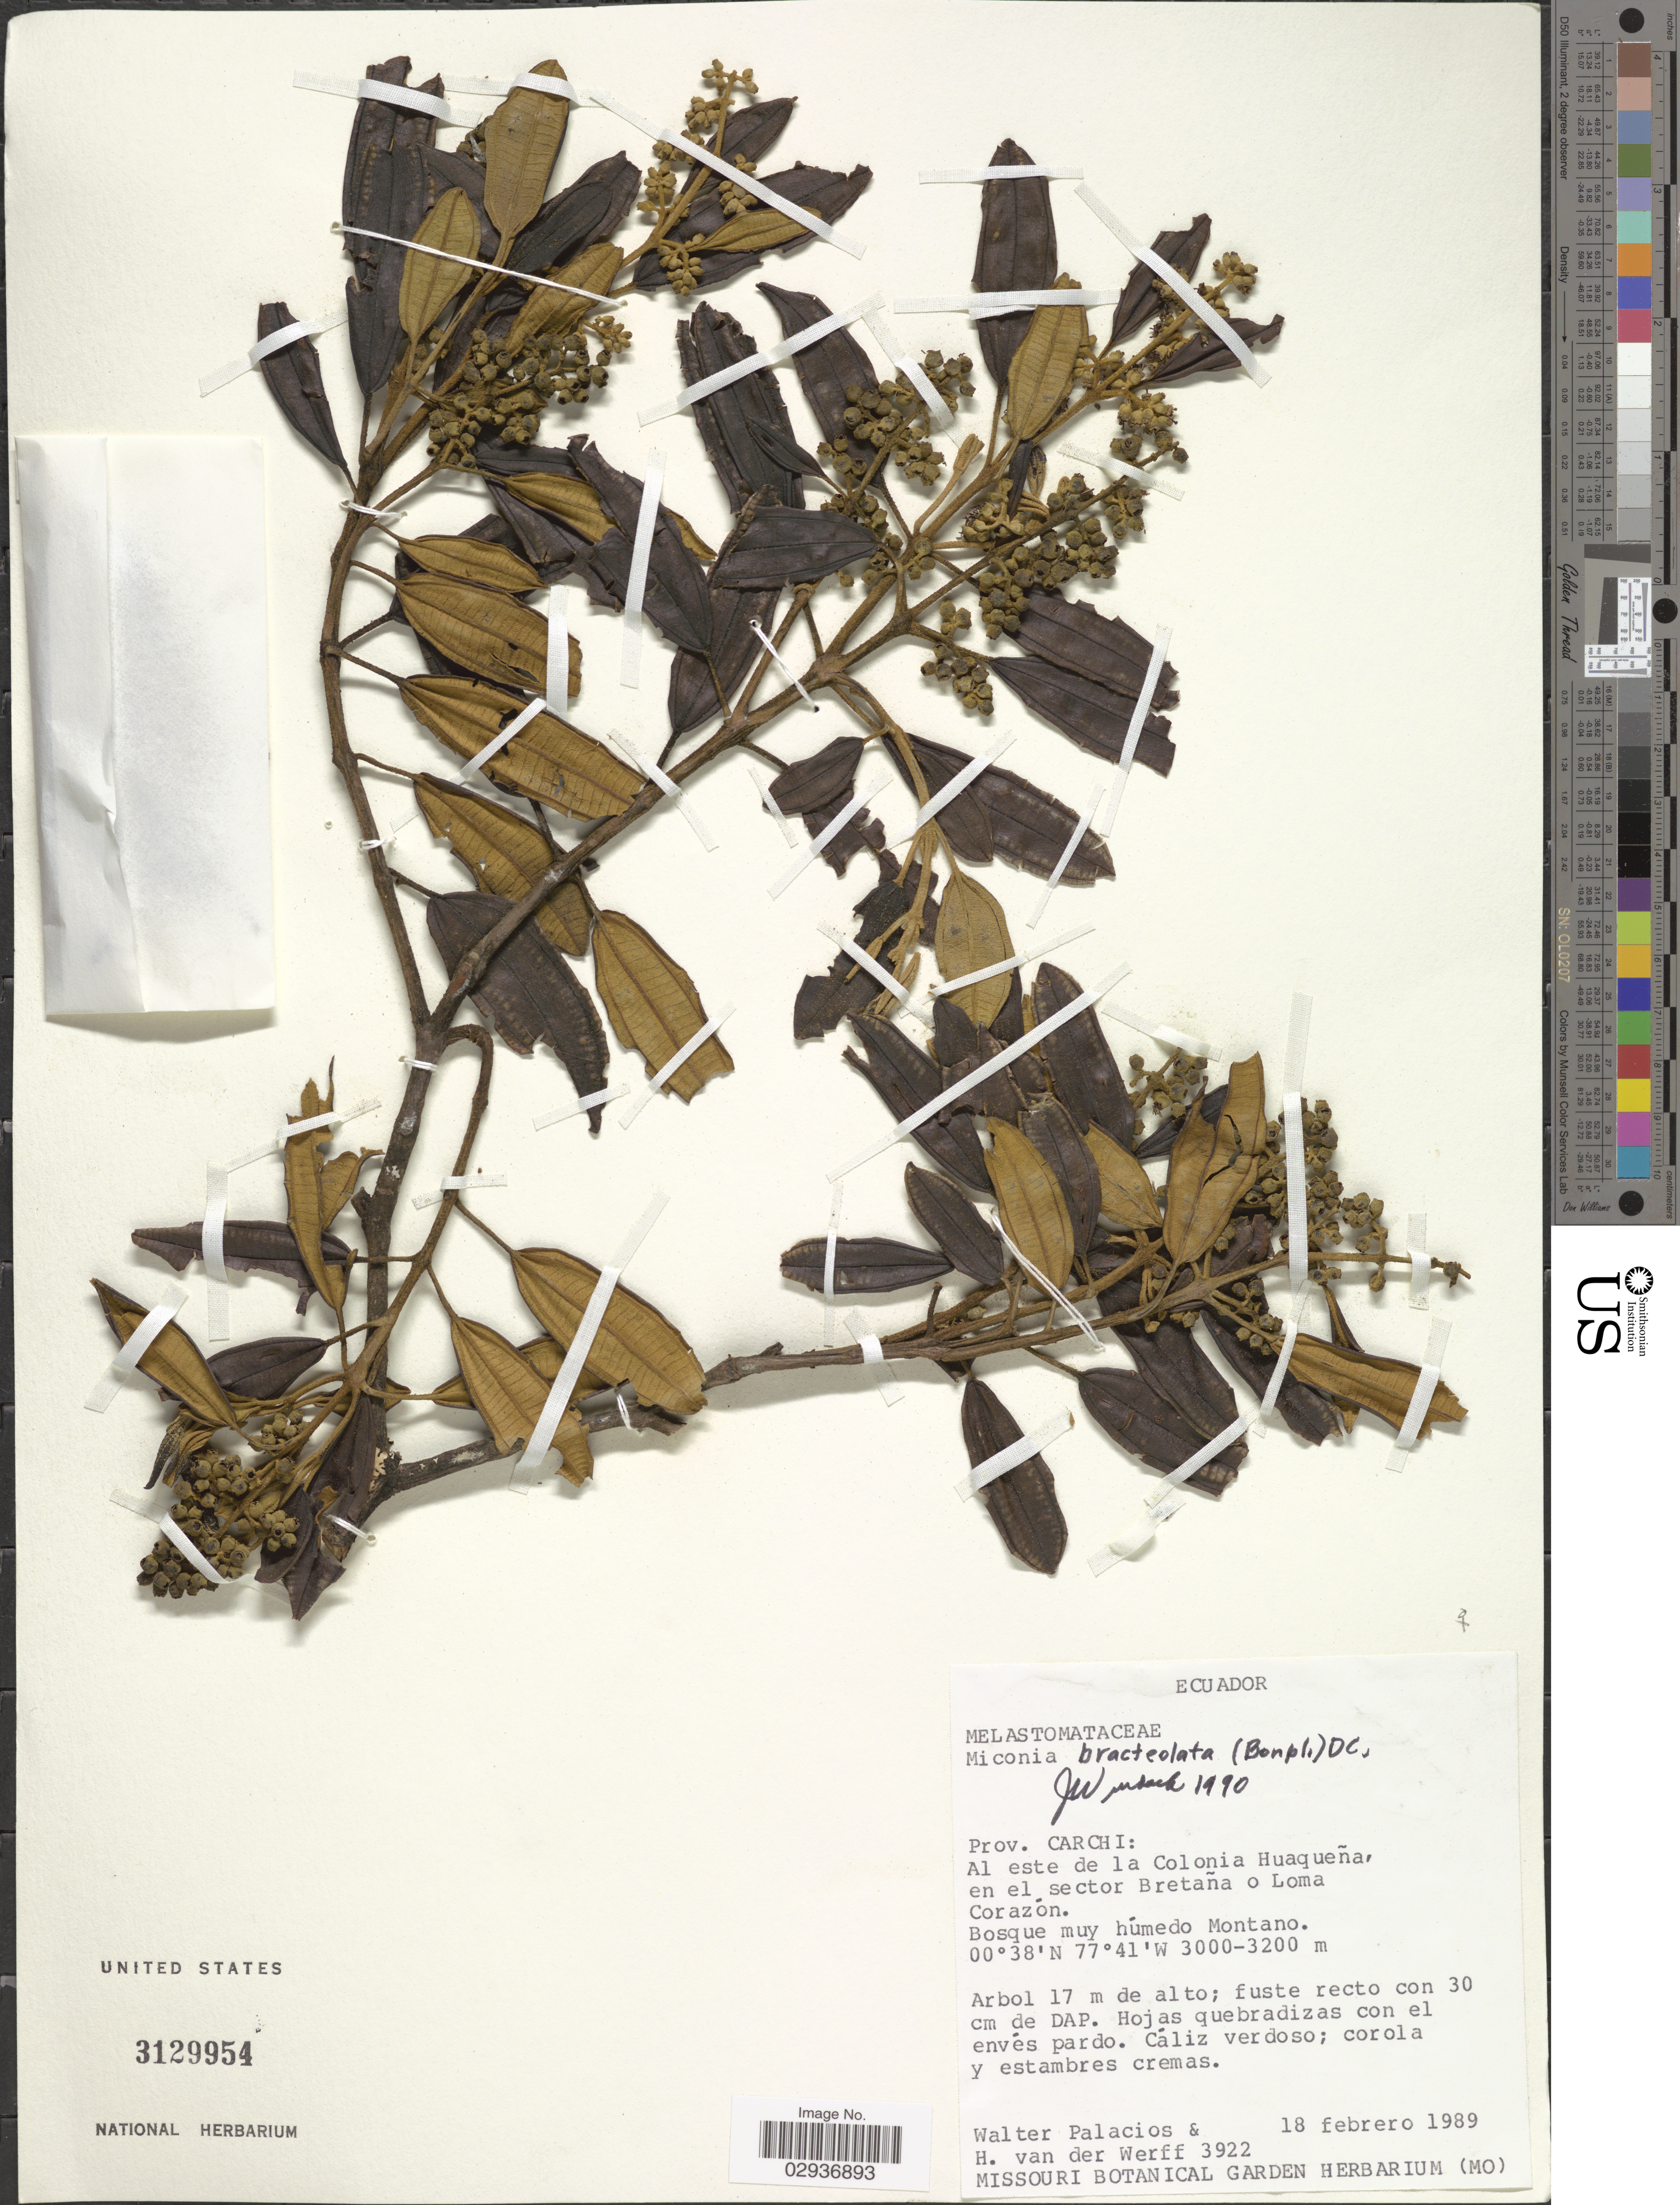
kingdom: Plantae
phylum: Tracheophyta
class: Magnoliopsida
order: Myrtales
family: Melastomataceae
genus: Miconia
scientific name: Miconia bracteolata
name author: (Bonpl.) DC.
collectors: W. Palacios & H. van der Werff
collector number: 3922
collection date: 1989-02-18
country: Ecuador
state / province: Carchi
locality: Al este de la Colonia Huaqueña, en el sector Bretaña o Loma Corazón.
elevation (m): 3000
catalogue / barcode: US 3129954